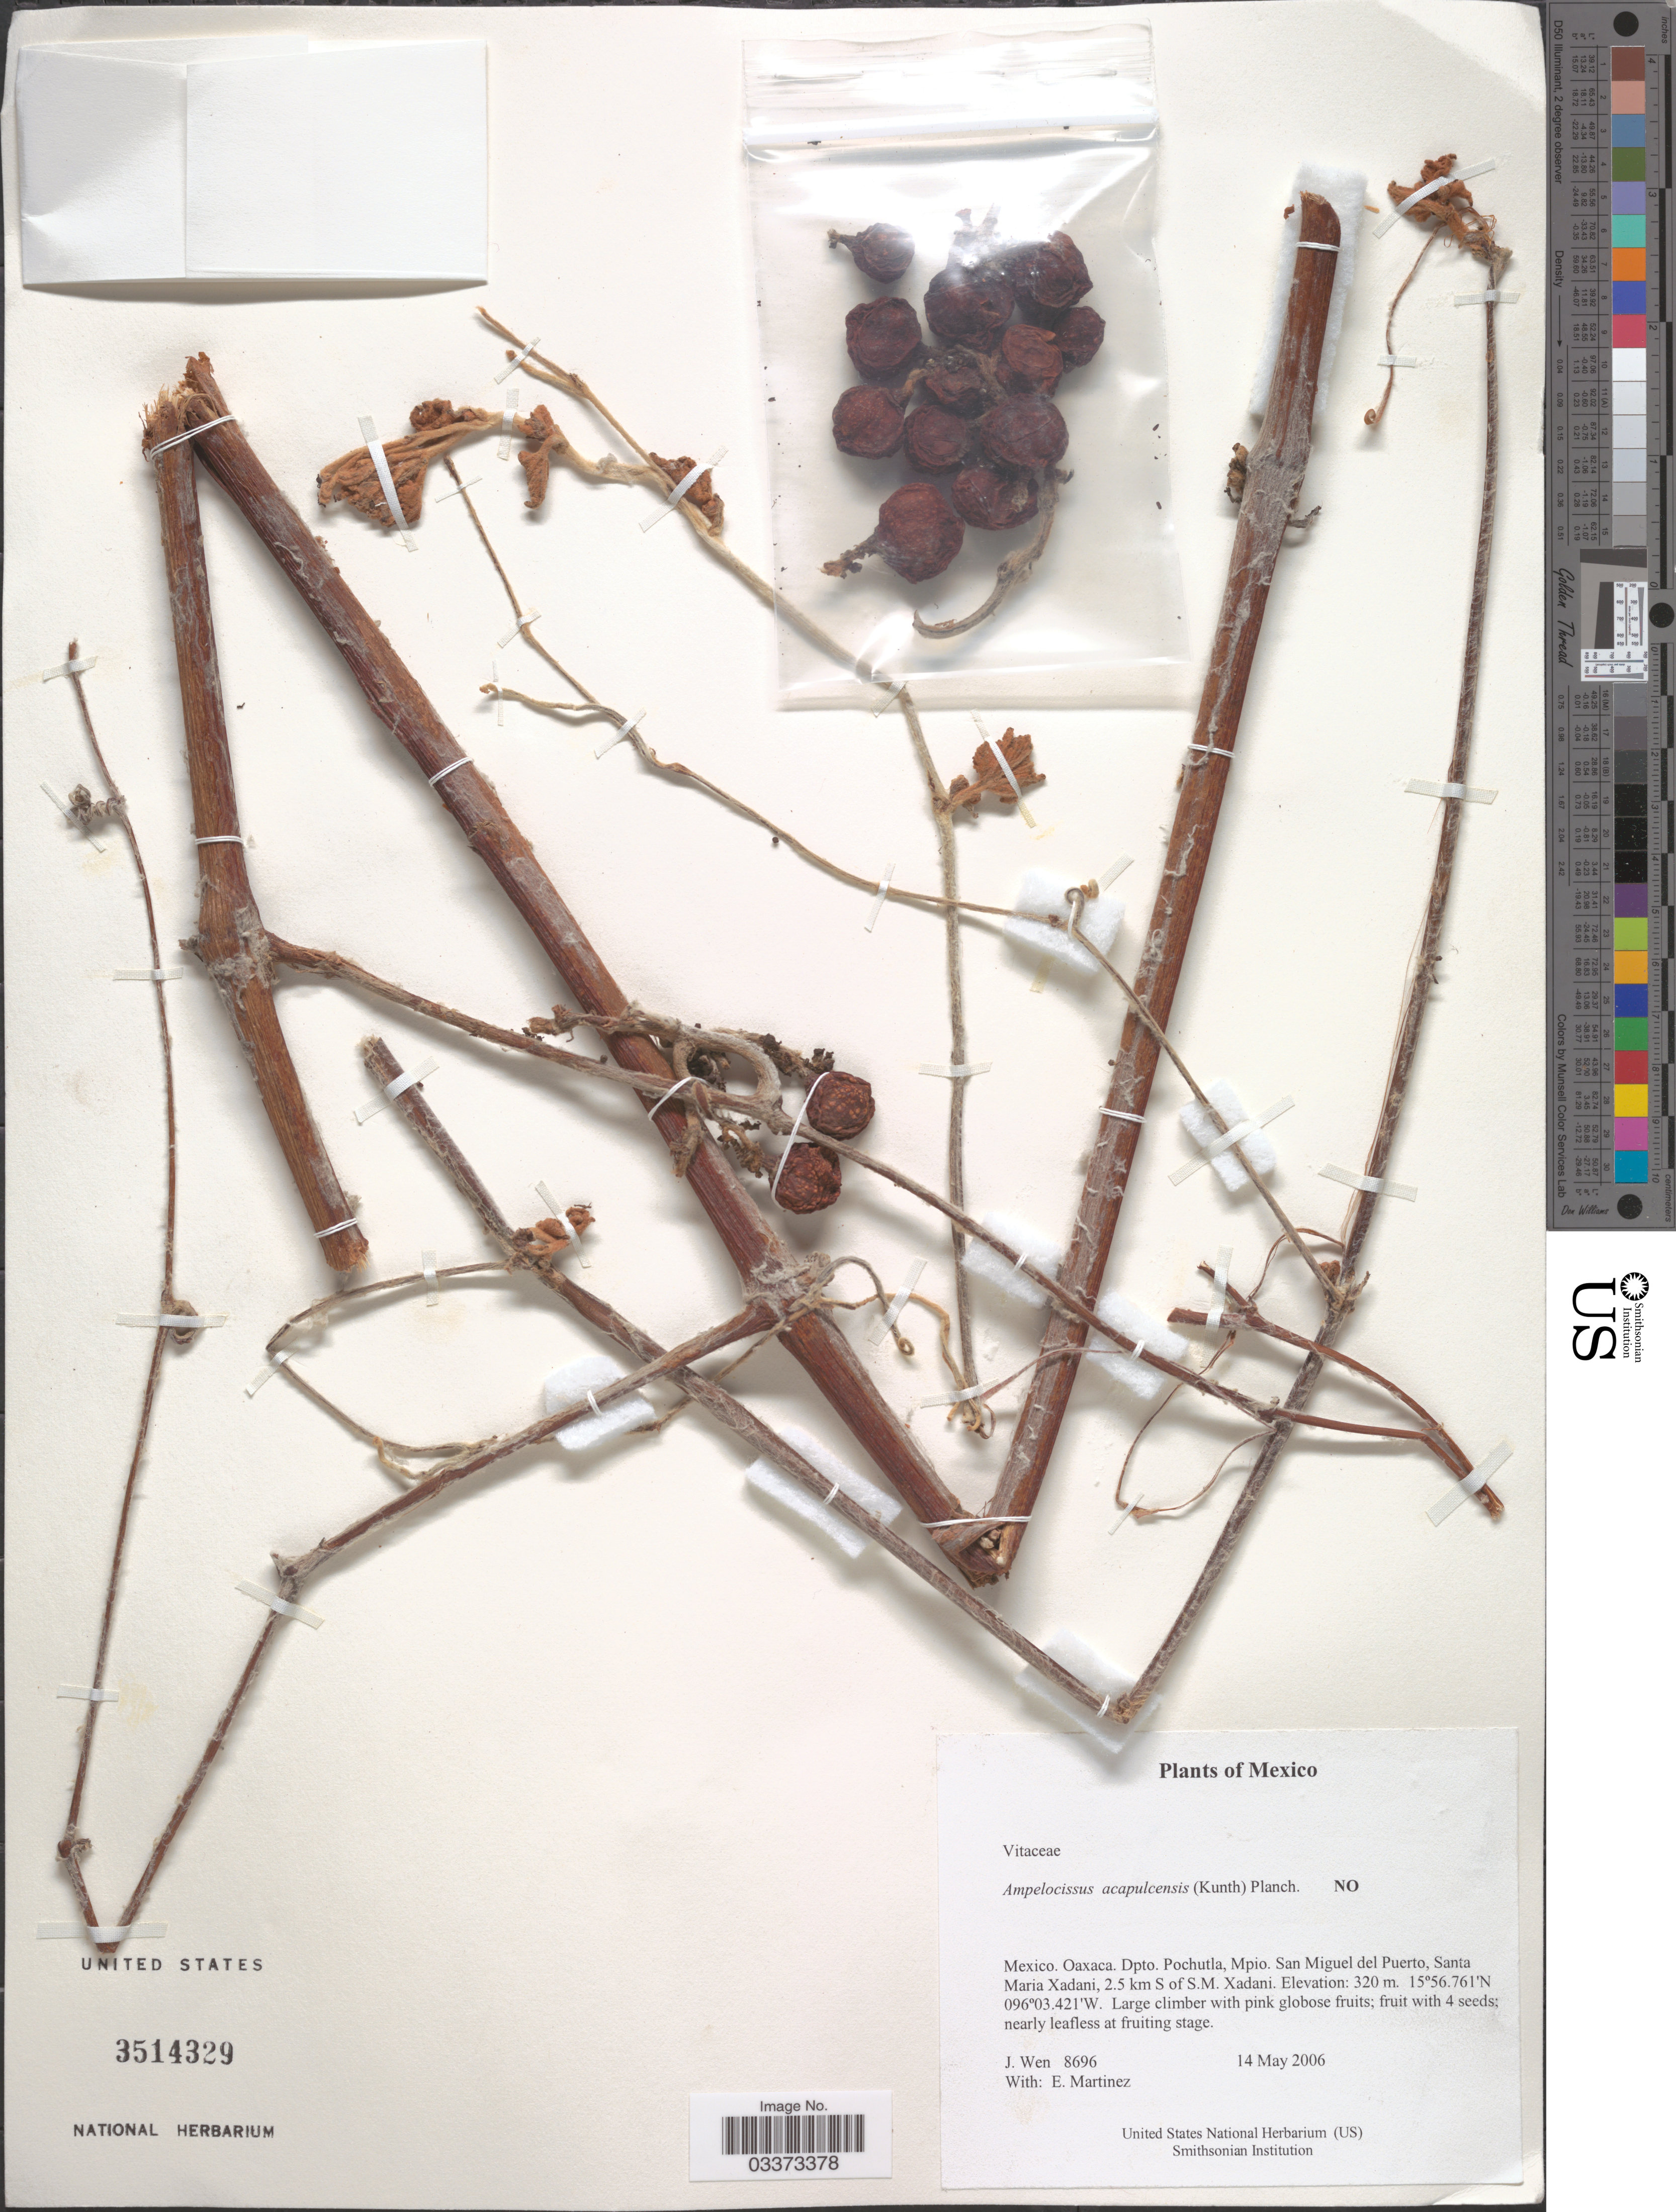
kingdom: Plantae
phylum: Tracheophyta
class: Magnoliopsida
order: Vitales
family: Vitaceae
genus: Ampelocissus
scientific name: Ampelocissus acapulcensis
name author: (Kunth) Planch.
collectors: J. Wen & E. Martínez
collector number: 8696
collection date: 2006-05-14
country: Mexico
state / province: Oaxaca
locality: Dpto. Pochutla, Mpio. San Miguel del Puerto, Santa Maria Xadani, 2.5 km S of S.M. Xadani.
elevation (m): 320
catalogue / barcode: US 3514329